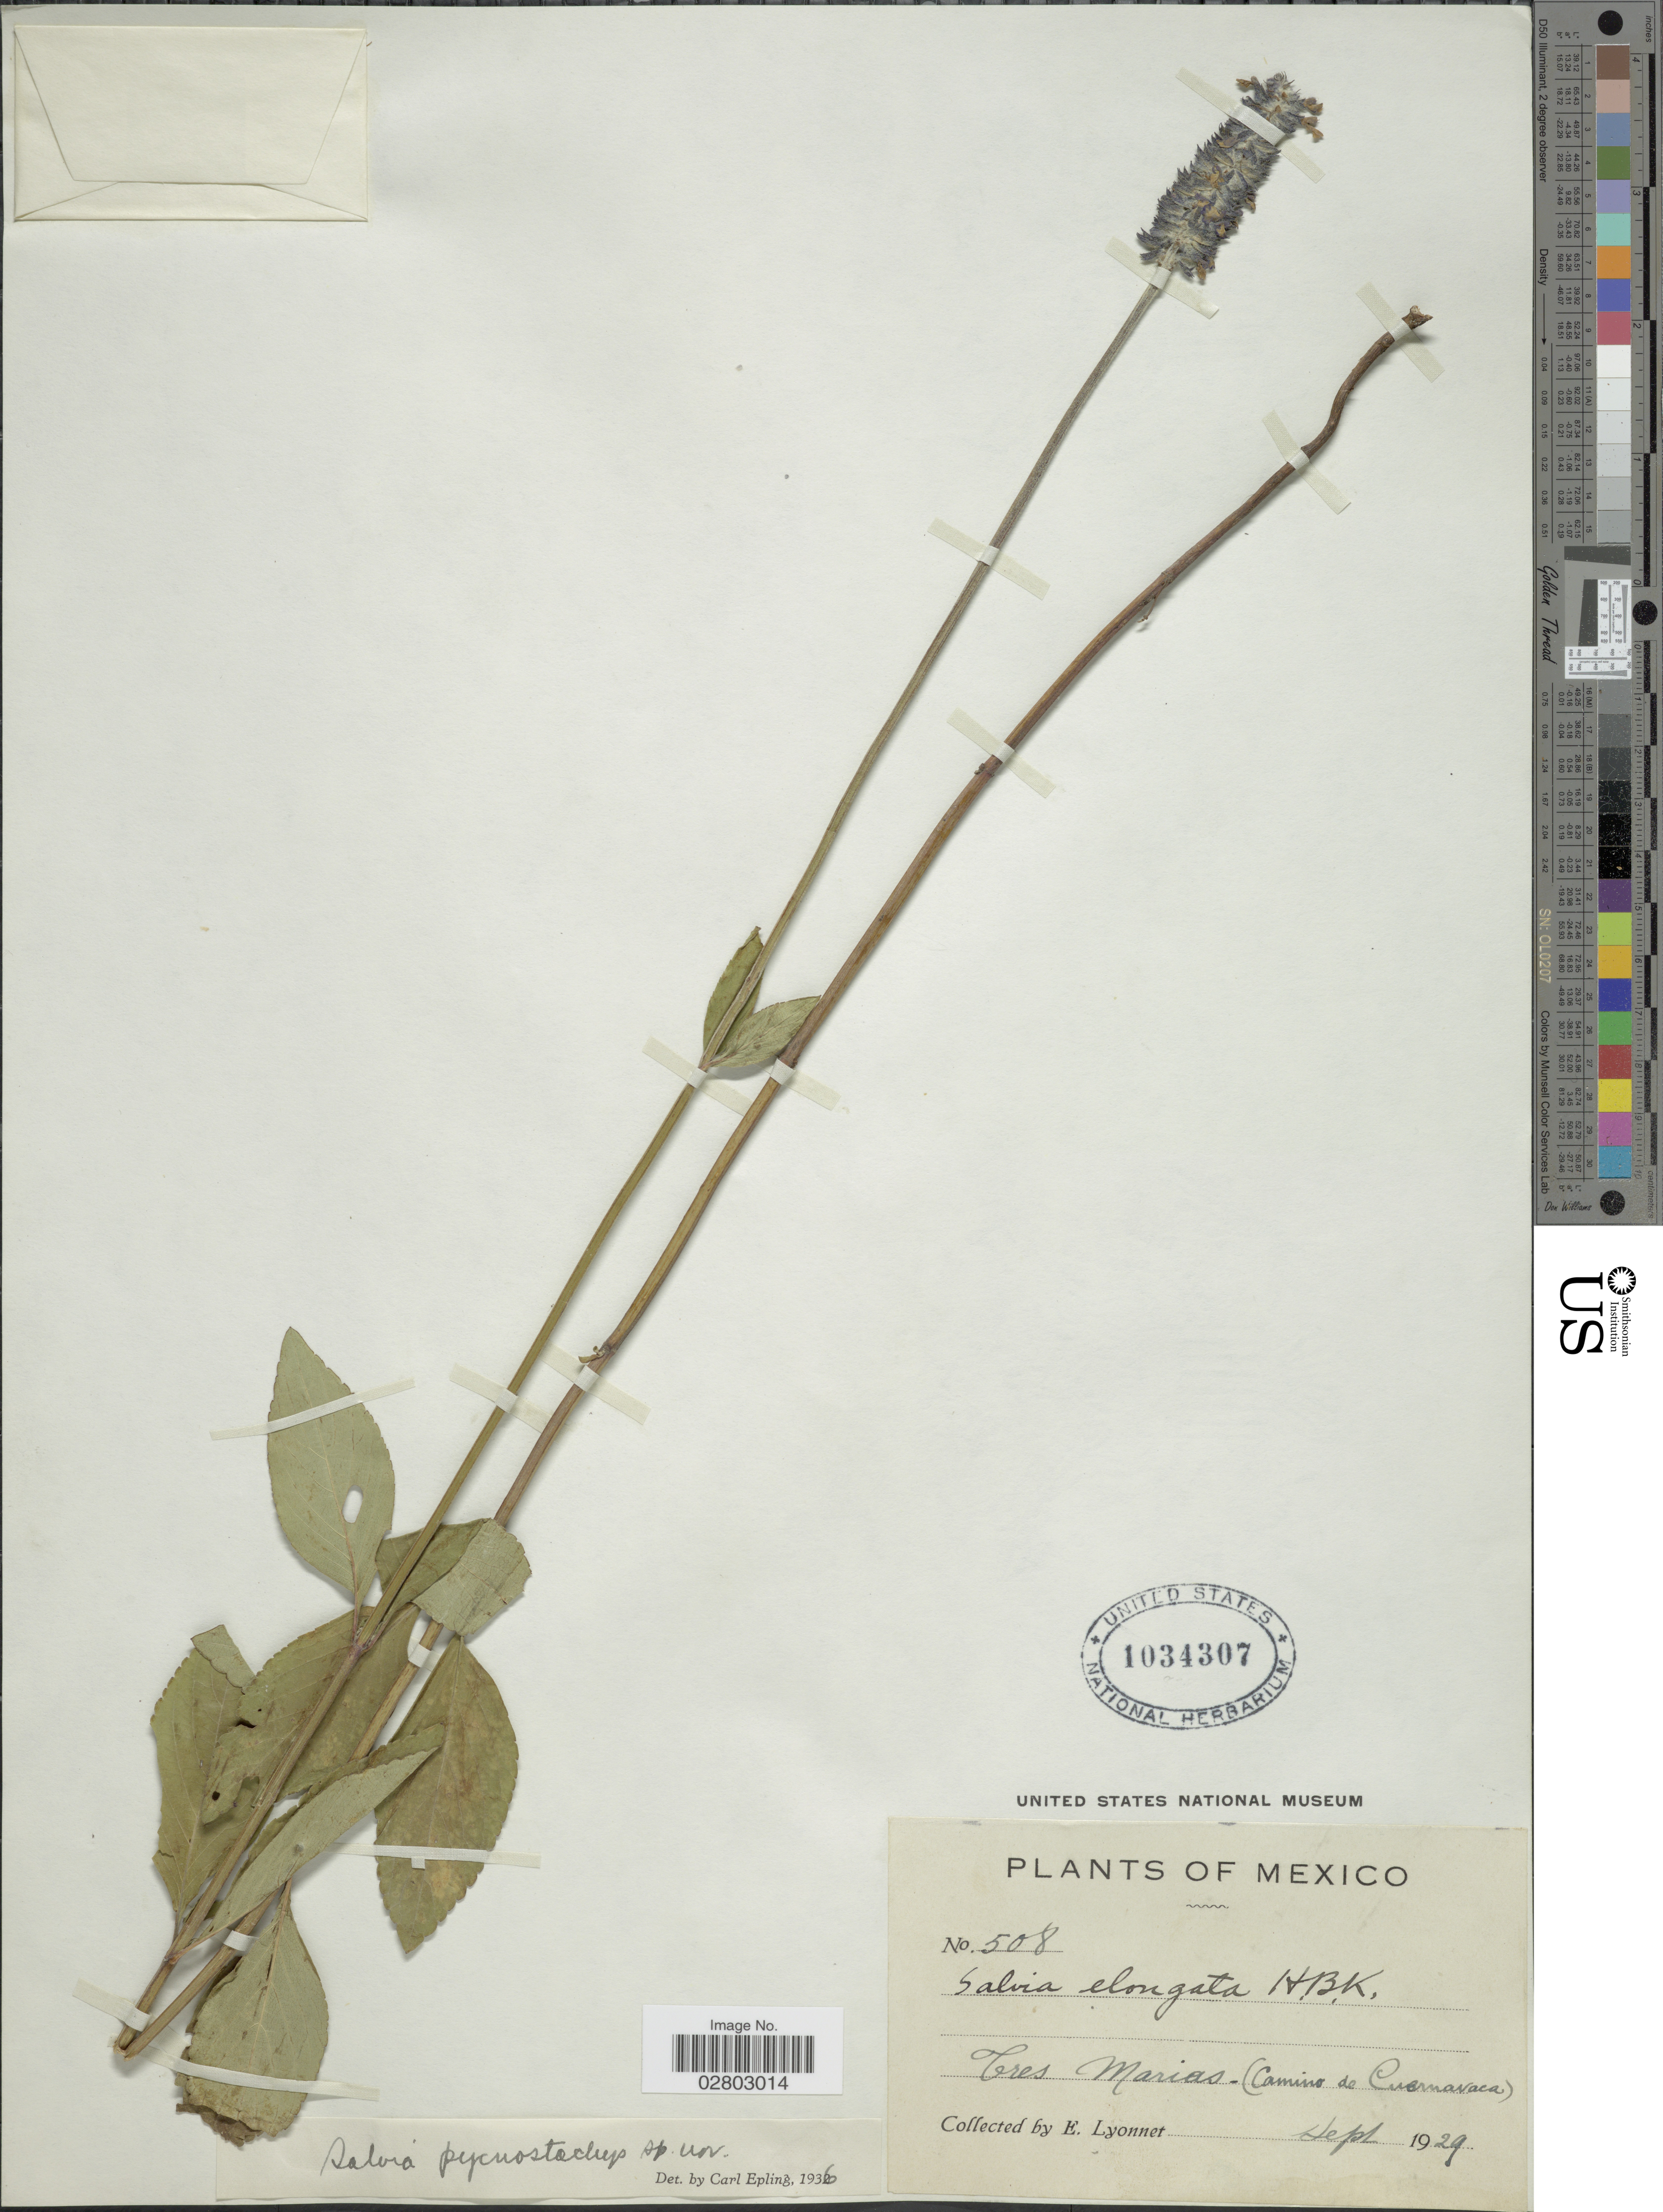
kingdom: Plantae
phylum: Tracheophyta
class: Magnoliopsida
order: Lamiales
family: Lamiaceae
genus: Salvia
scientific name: Salvia stachyoides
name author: Kunth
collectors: E. Lyonnet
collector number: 508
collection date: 1929-09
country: Mexico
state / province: Nayarit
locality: Tres Marias (Camino de Cuernavaca).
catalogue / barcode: US 1034307